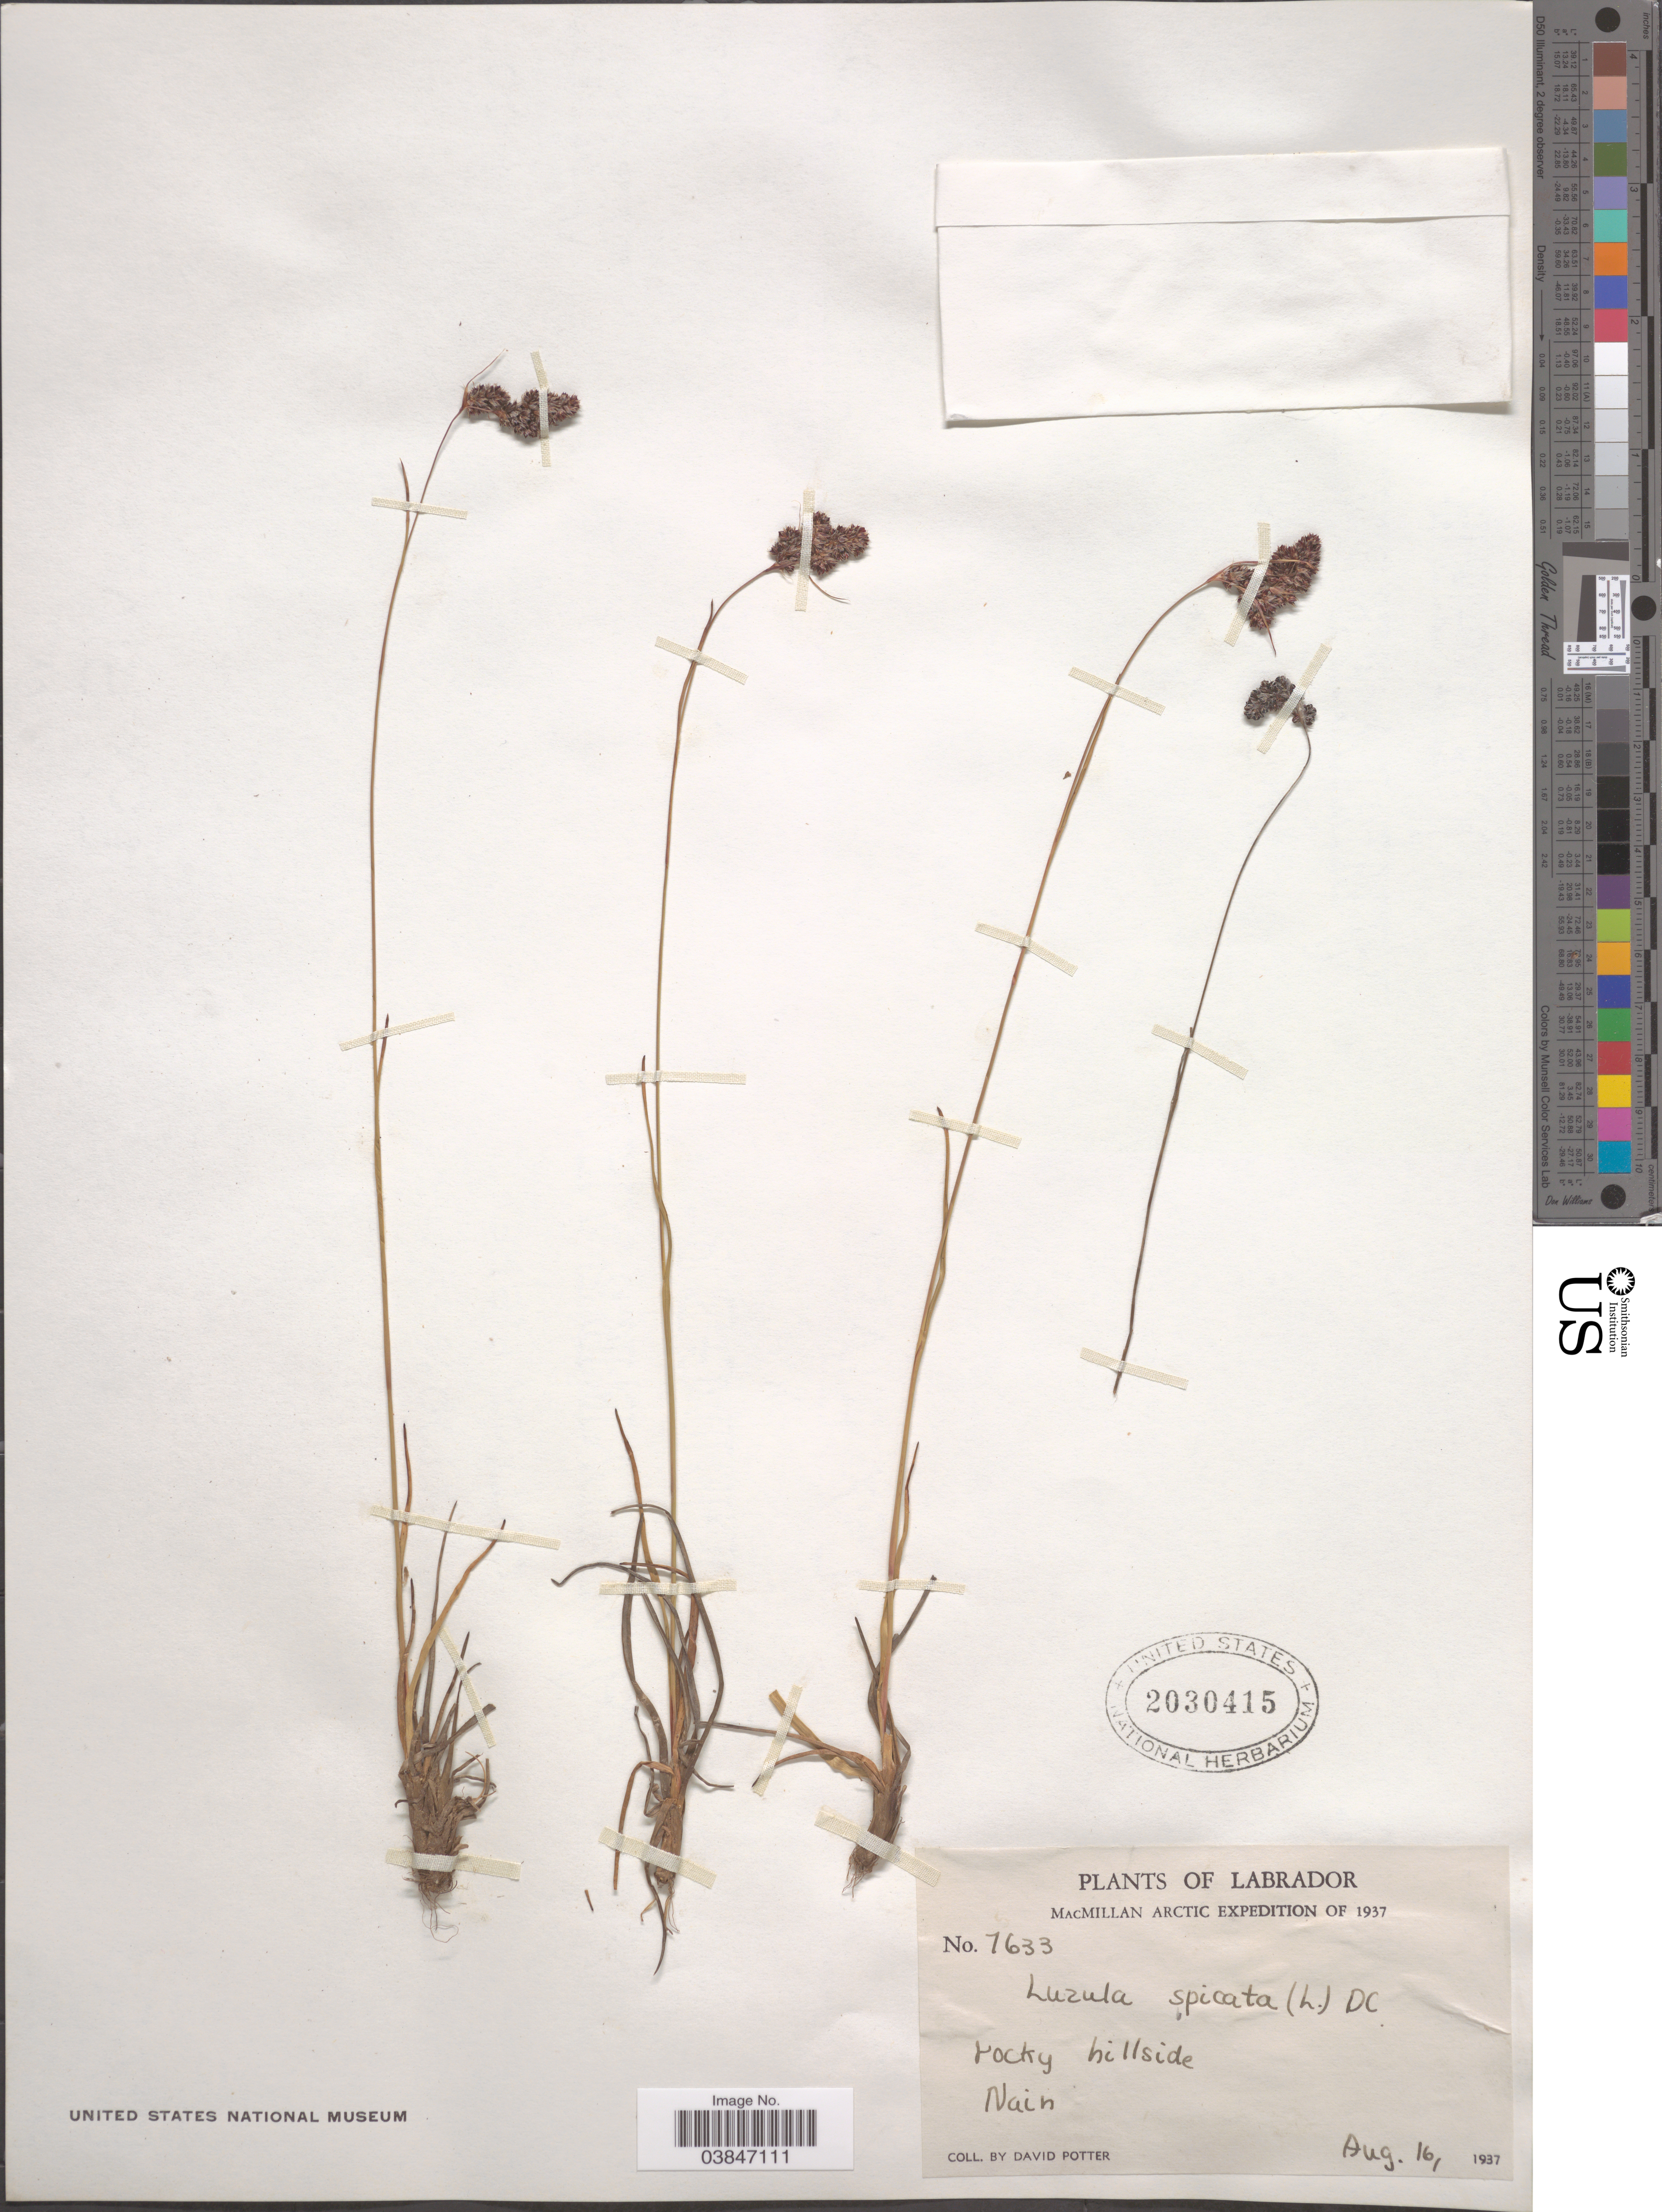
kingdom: Plantae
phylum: Tracheophyta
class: Liliopsida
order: Poales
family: Juncaceae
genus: Luzula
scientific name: Luzula spicata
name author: (L.) DC.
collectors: D. Potter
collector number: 7633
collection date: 1937-08-16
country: Canada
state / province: Newfoundland and Labrador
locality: Labrador. Nain.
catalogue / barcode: US 2030415